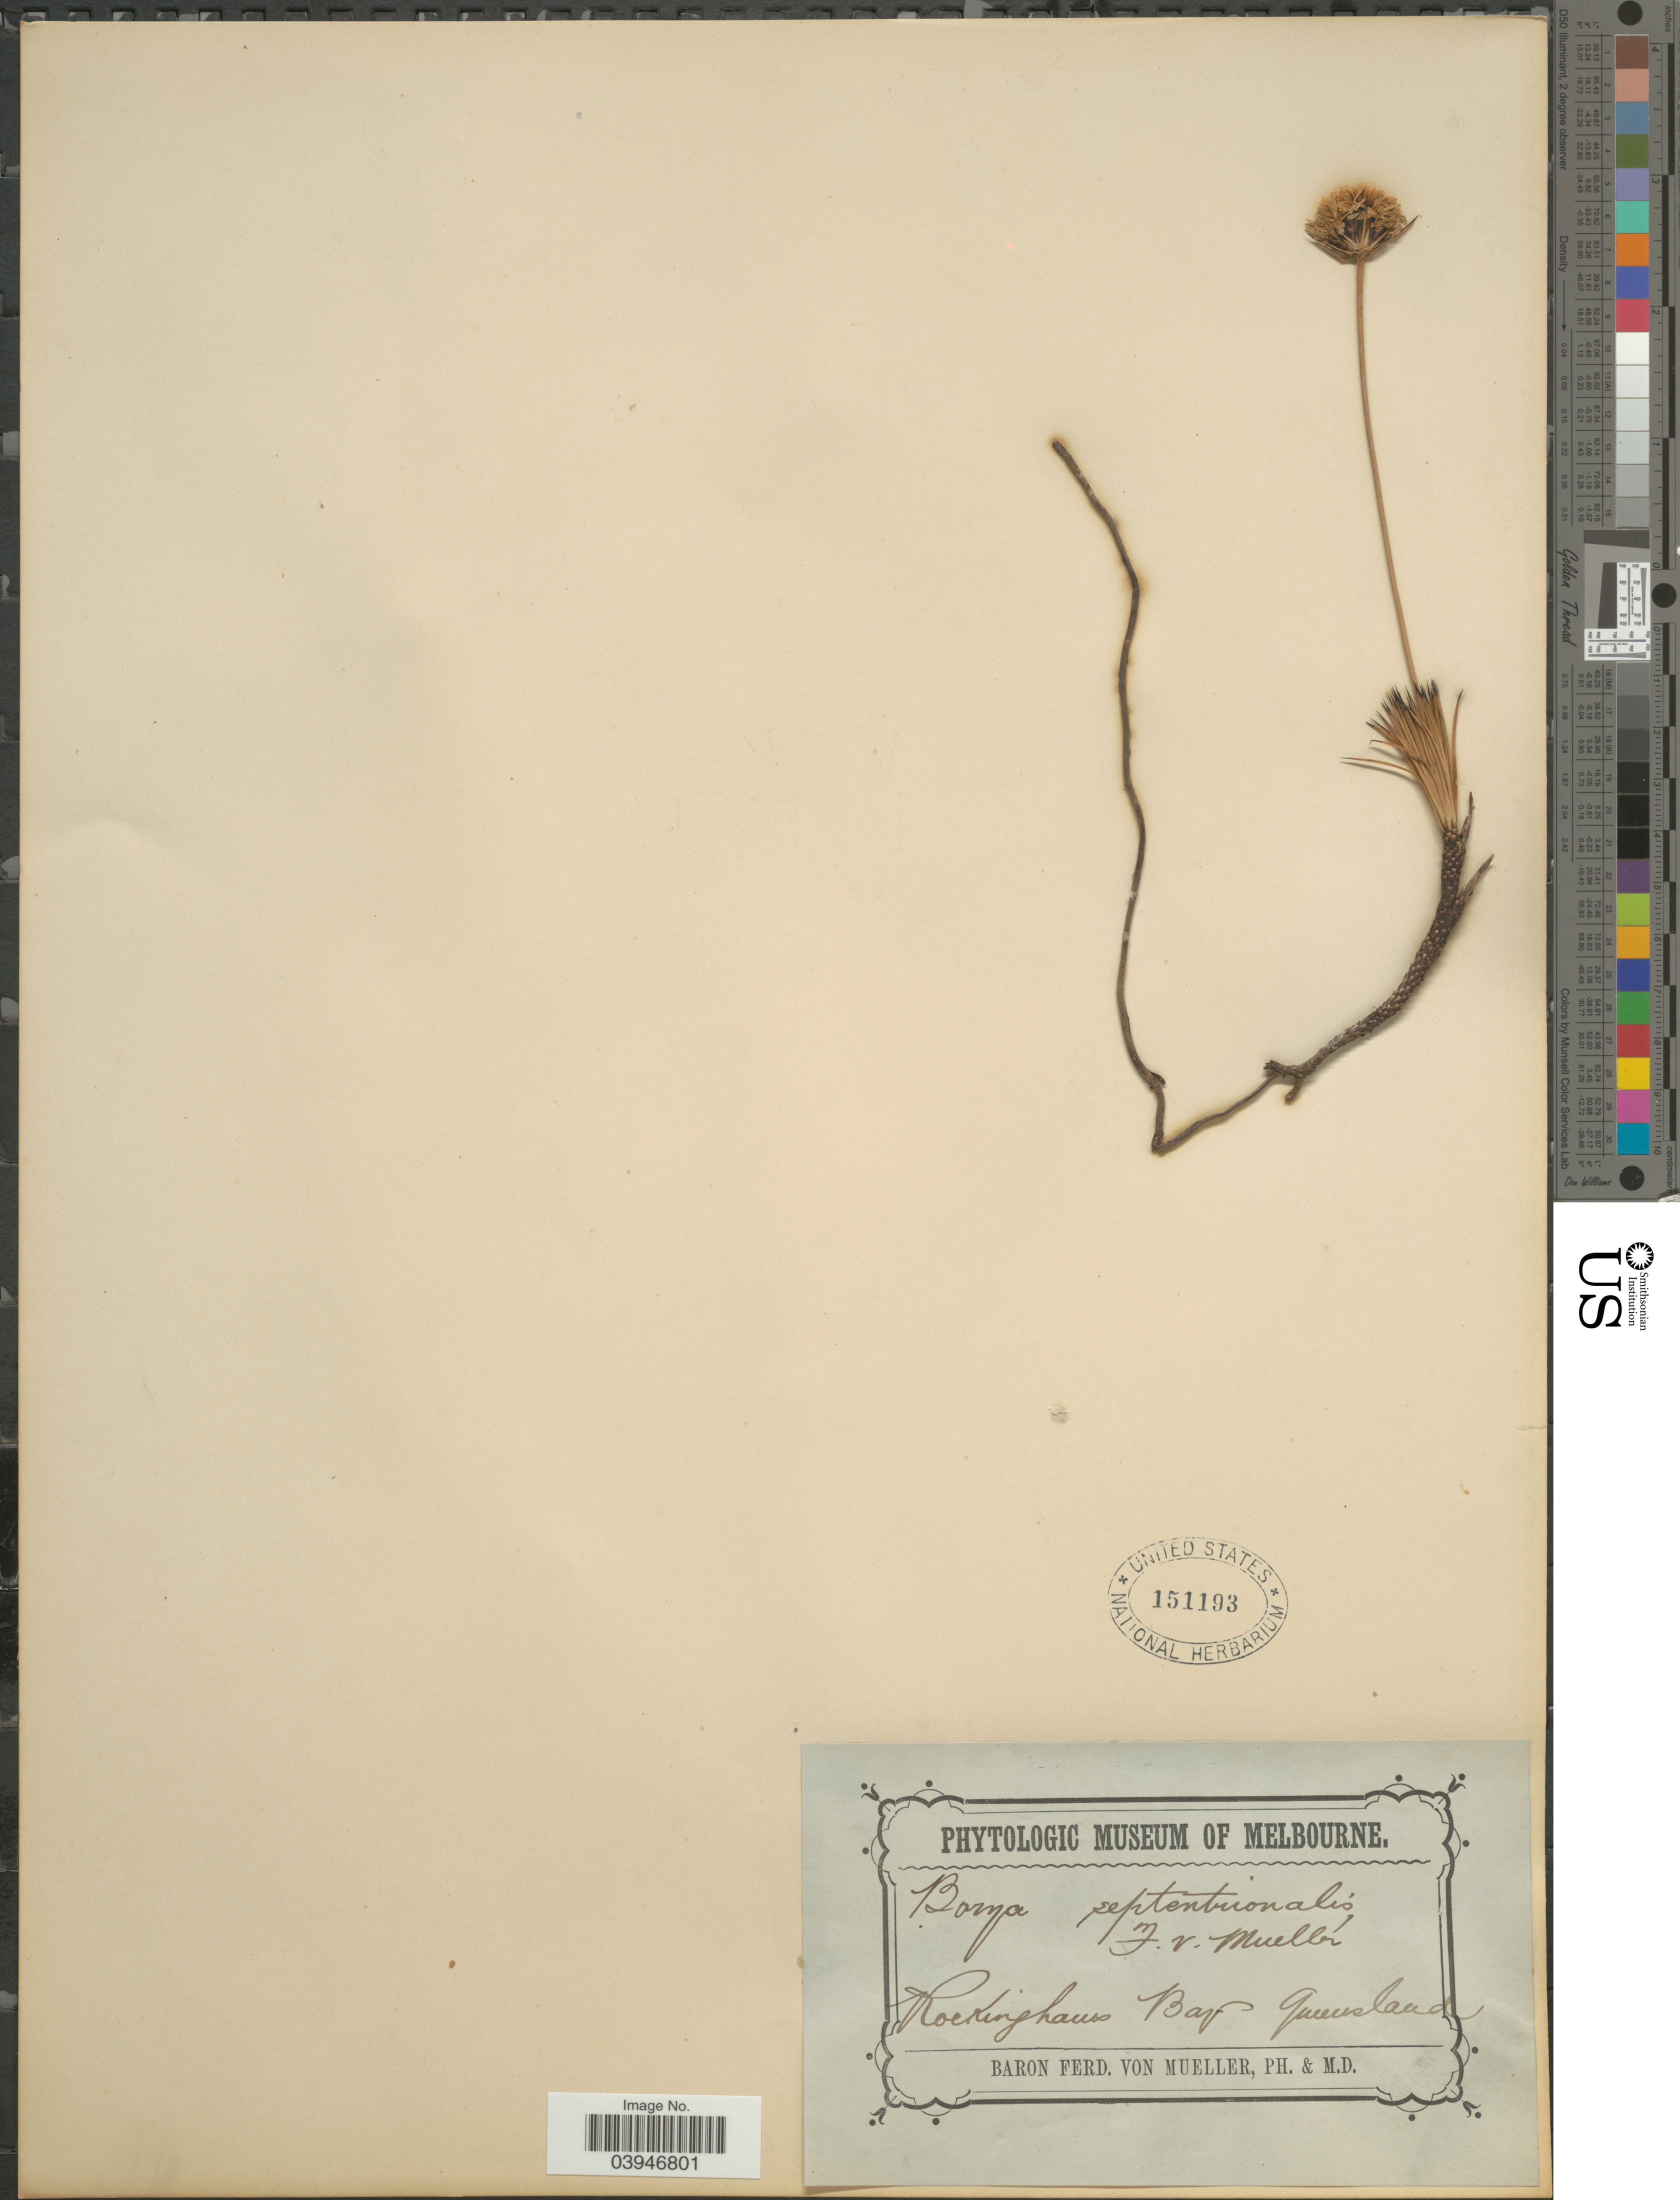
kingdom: Plantae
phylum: Tracheophyta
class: Liliopsida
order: Asparagales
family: Boryaceae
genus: Borya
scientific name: Borya septentrionalis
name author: F. Muell.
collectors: B. von Mueller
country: Australia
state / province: Queensland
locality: Rockinghams Bay.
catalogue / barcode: US 151193